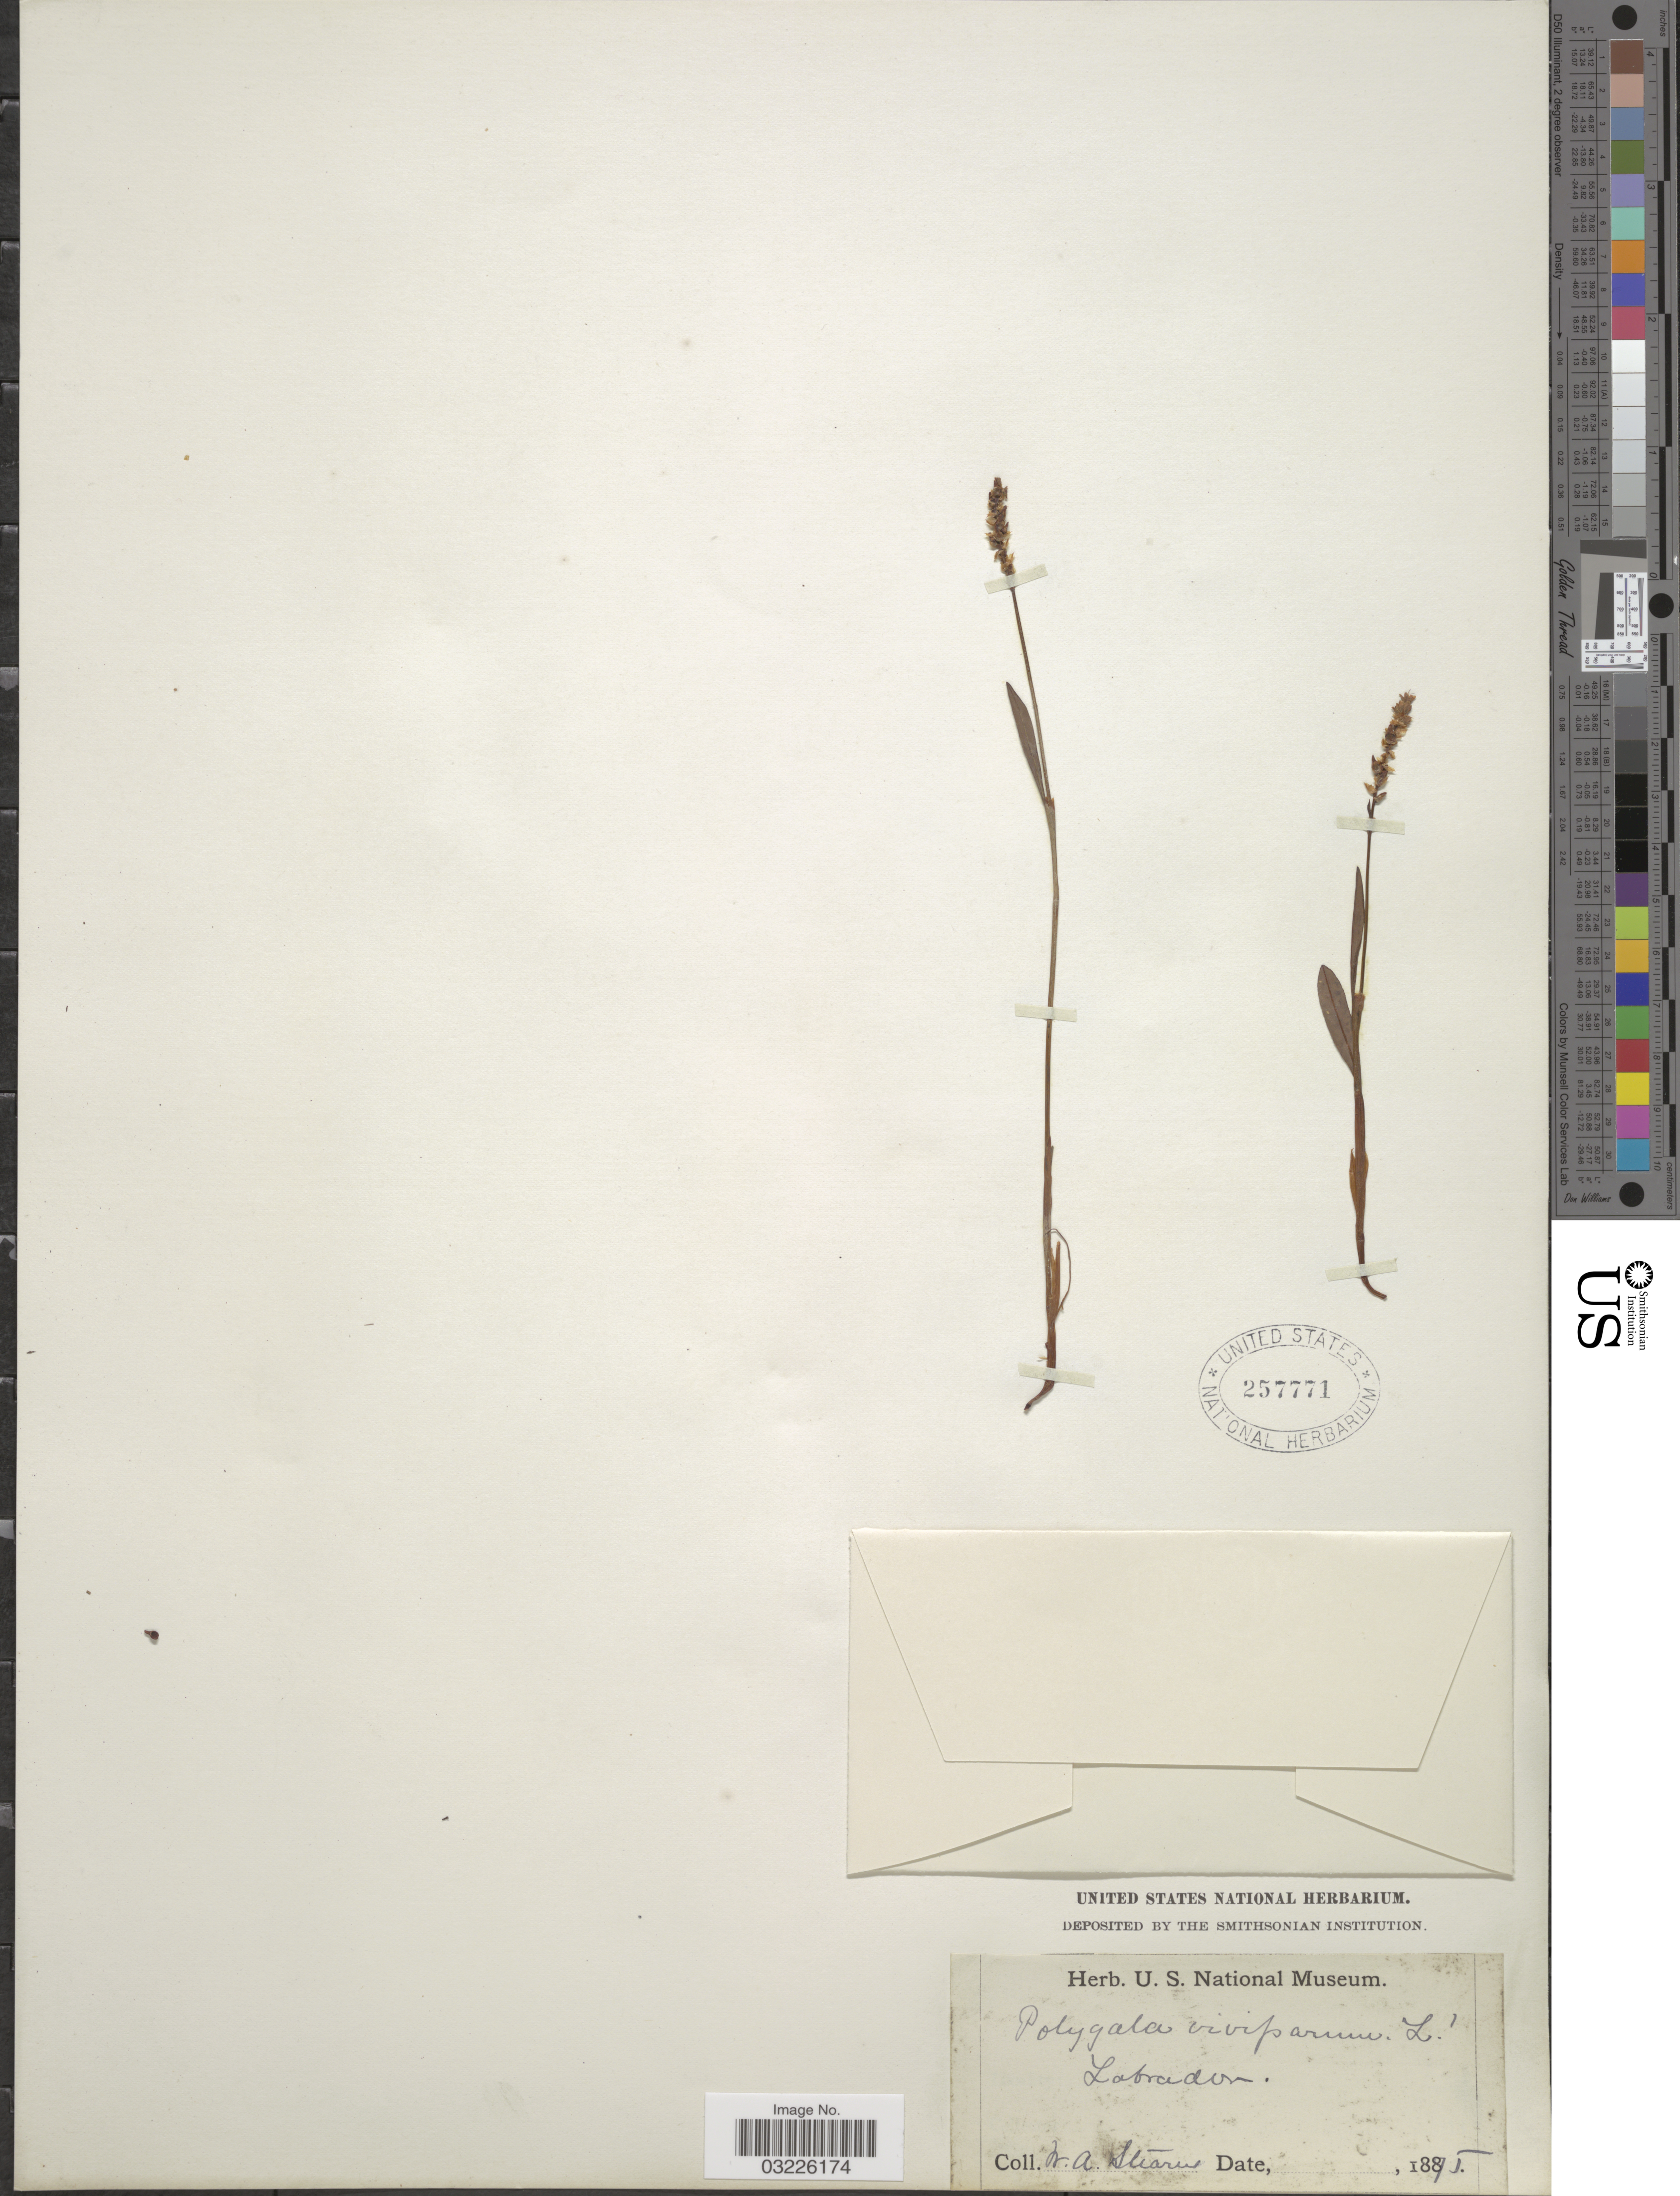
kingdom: Plantae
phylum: Tracheophyta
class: Magnoliopsida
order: Caryophyllales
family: Polygonaceae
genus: Bistorta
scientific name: Bistorta vivipara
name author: (L.) Delarbre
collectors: W. Stearns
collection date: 1875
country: Canada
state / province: Newfoundland and Labrador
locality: Labrador.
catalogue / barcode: US 257771